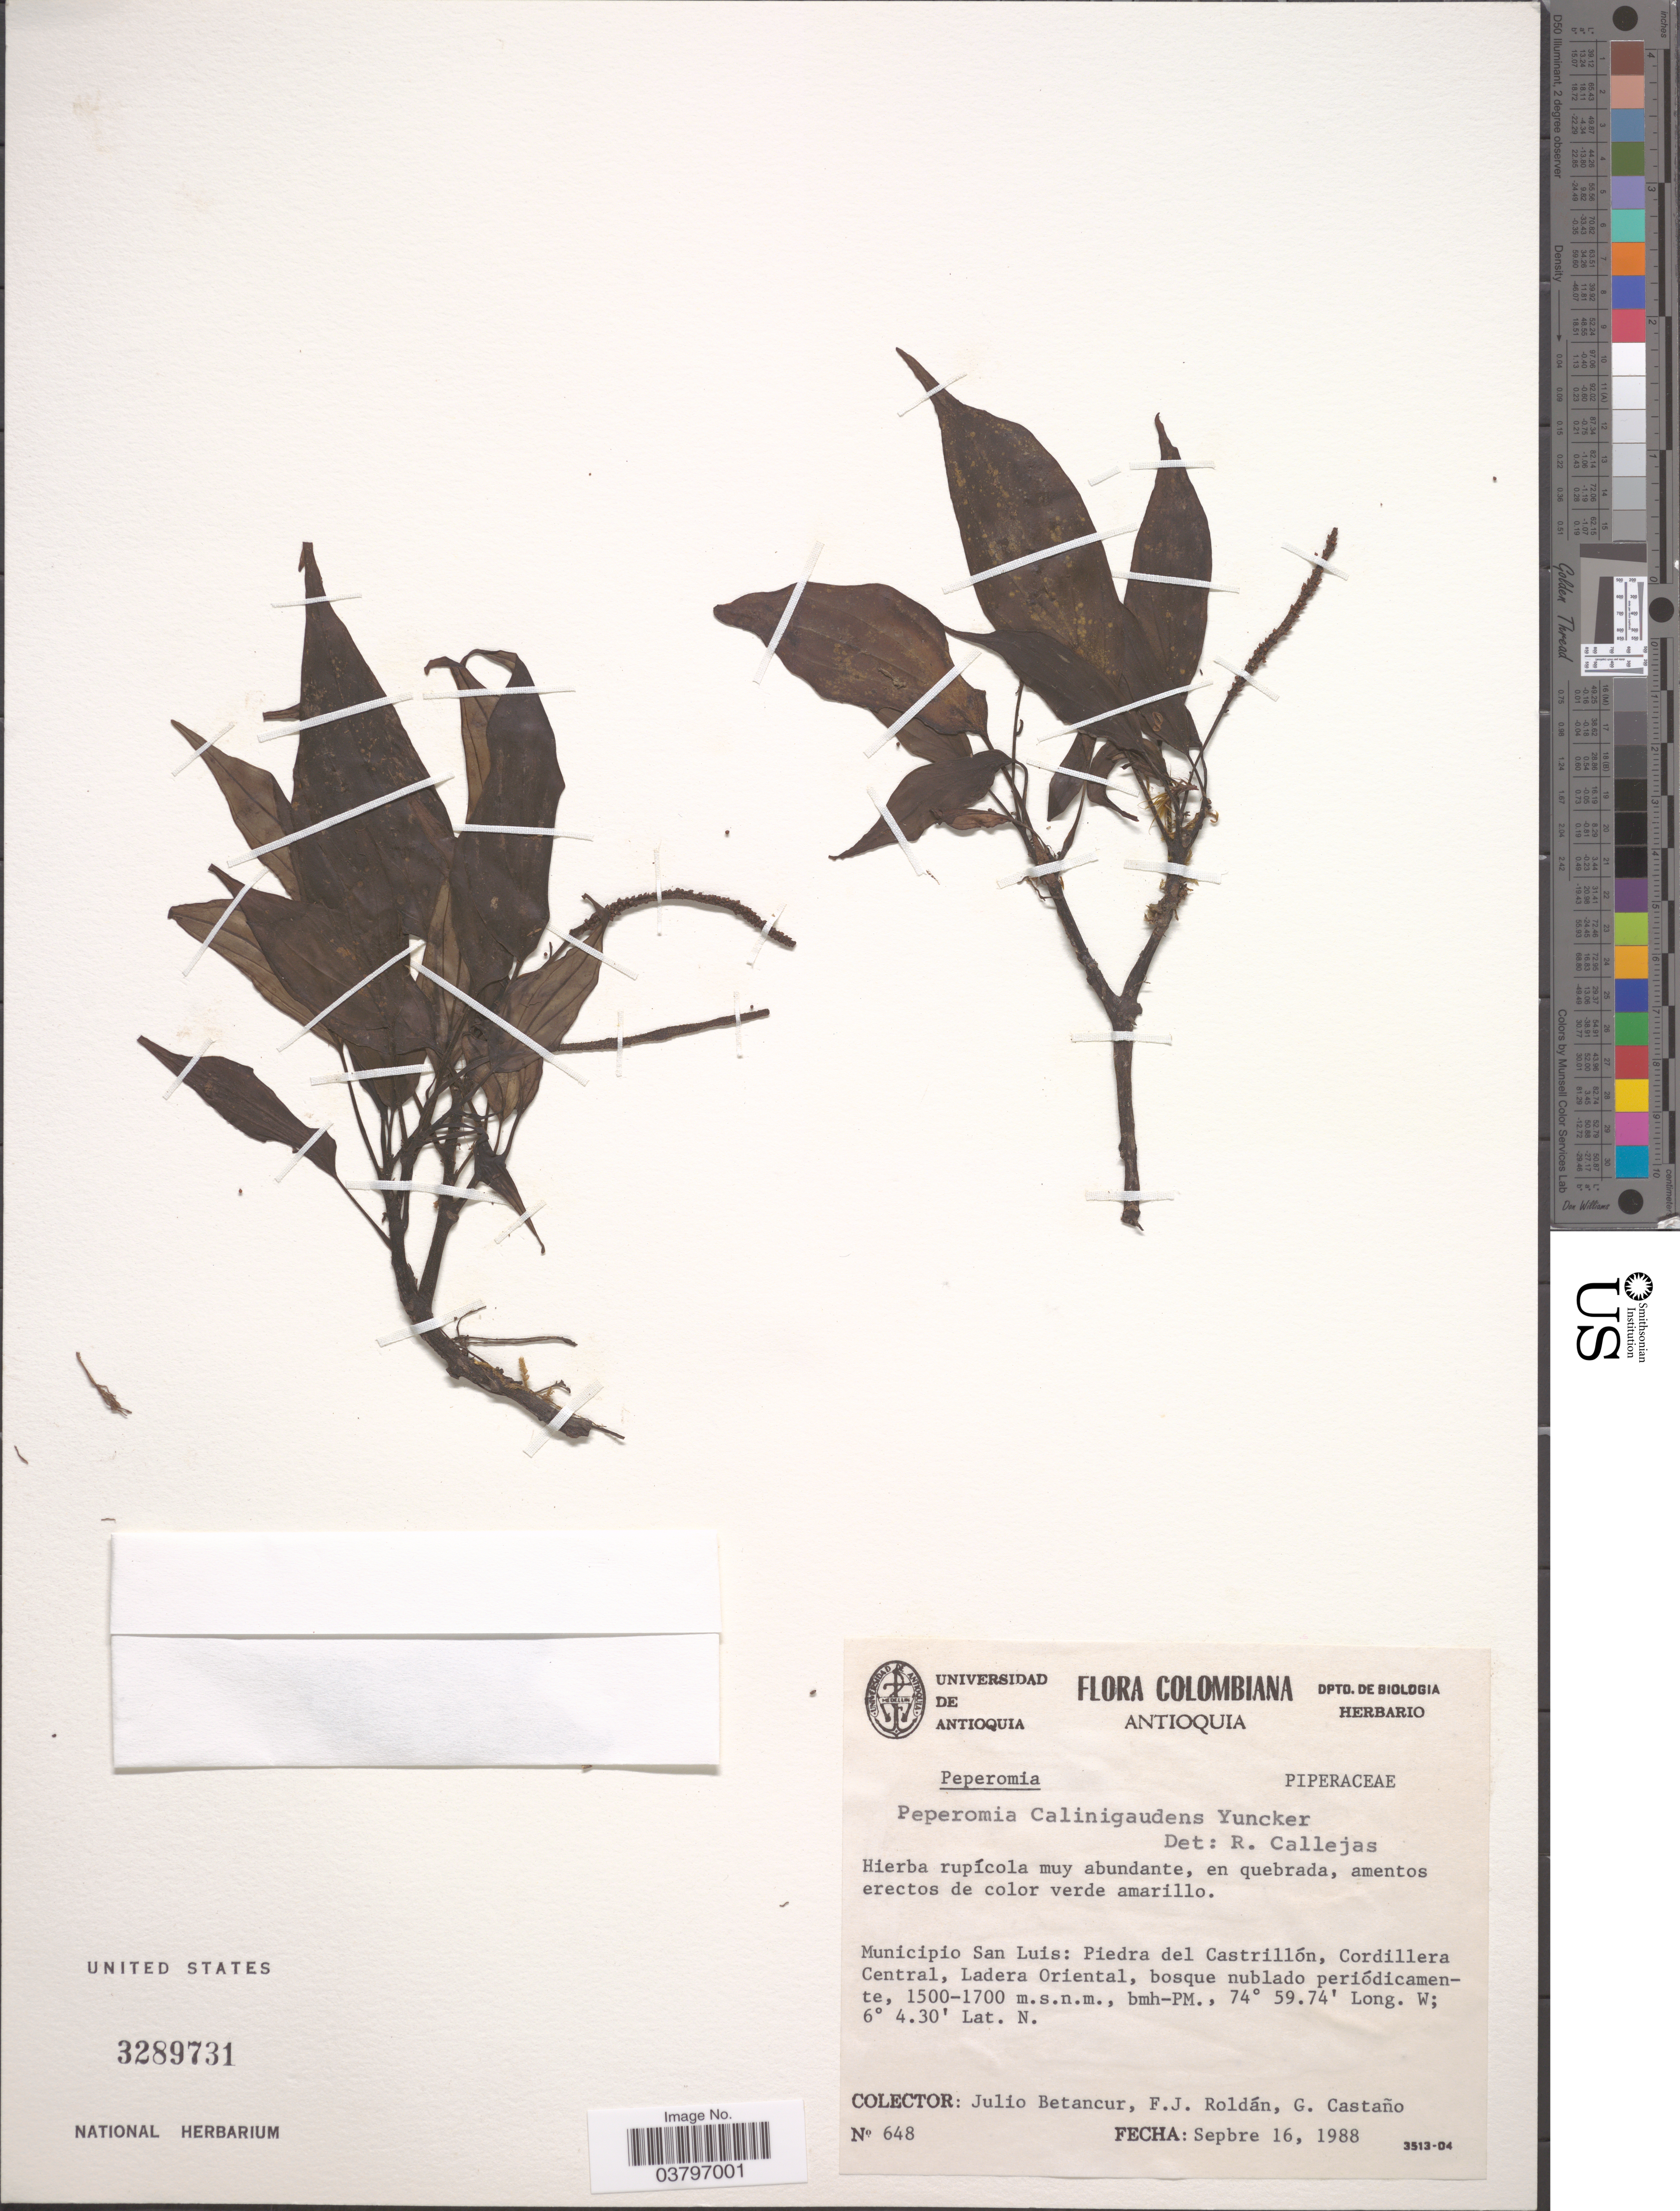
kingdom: Plantae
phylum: Tracheophyta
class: Magnoliopsida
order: Piperales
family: Piperaceae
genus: Peperomia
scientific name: Peperomia caliginigaudens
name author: Trel. & Yunck.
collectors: J. Betancur, F. J. Roldán & G. Castano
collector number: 648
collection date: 1988-09-16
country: Colombia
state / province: Antioquia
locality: Municipio San Luis: Piedra del Castrillón, Cordillera Central, Ladera Oriental.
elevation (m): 1500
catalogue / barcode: US 3289731